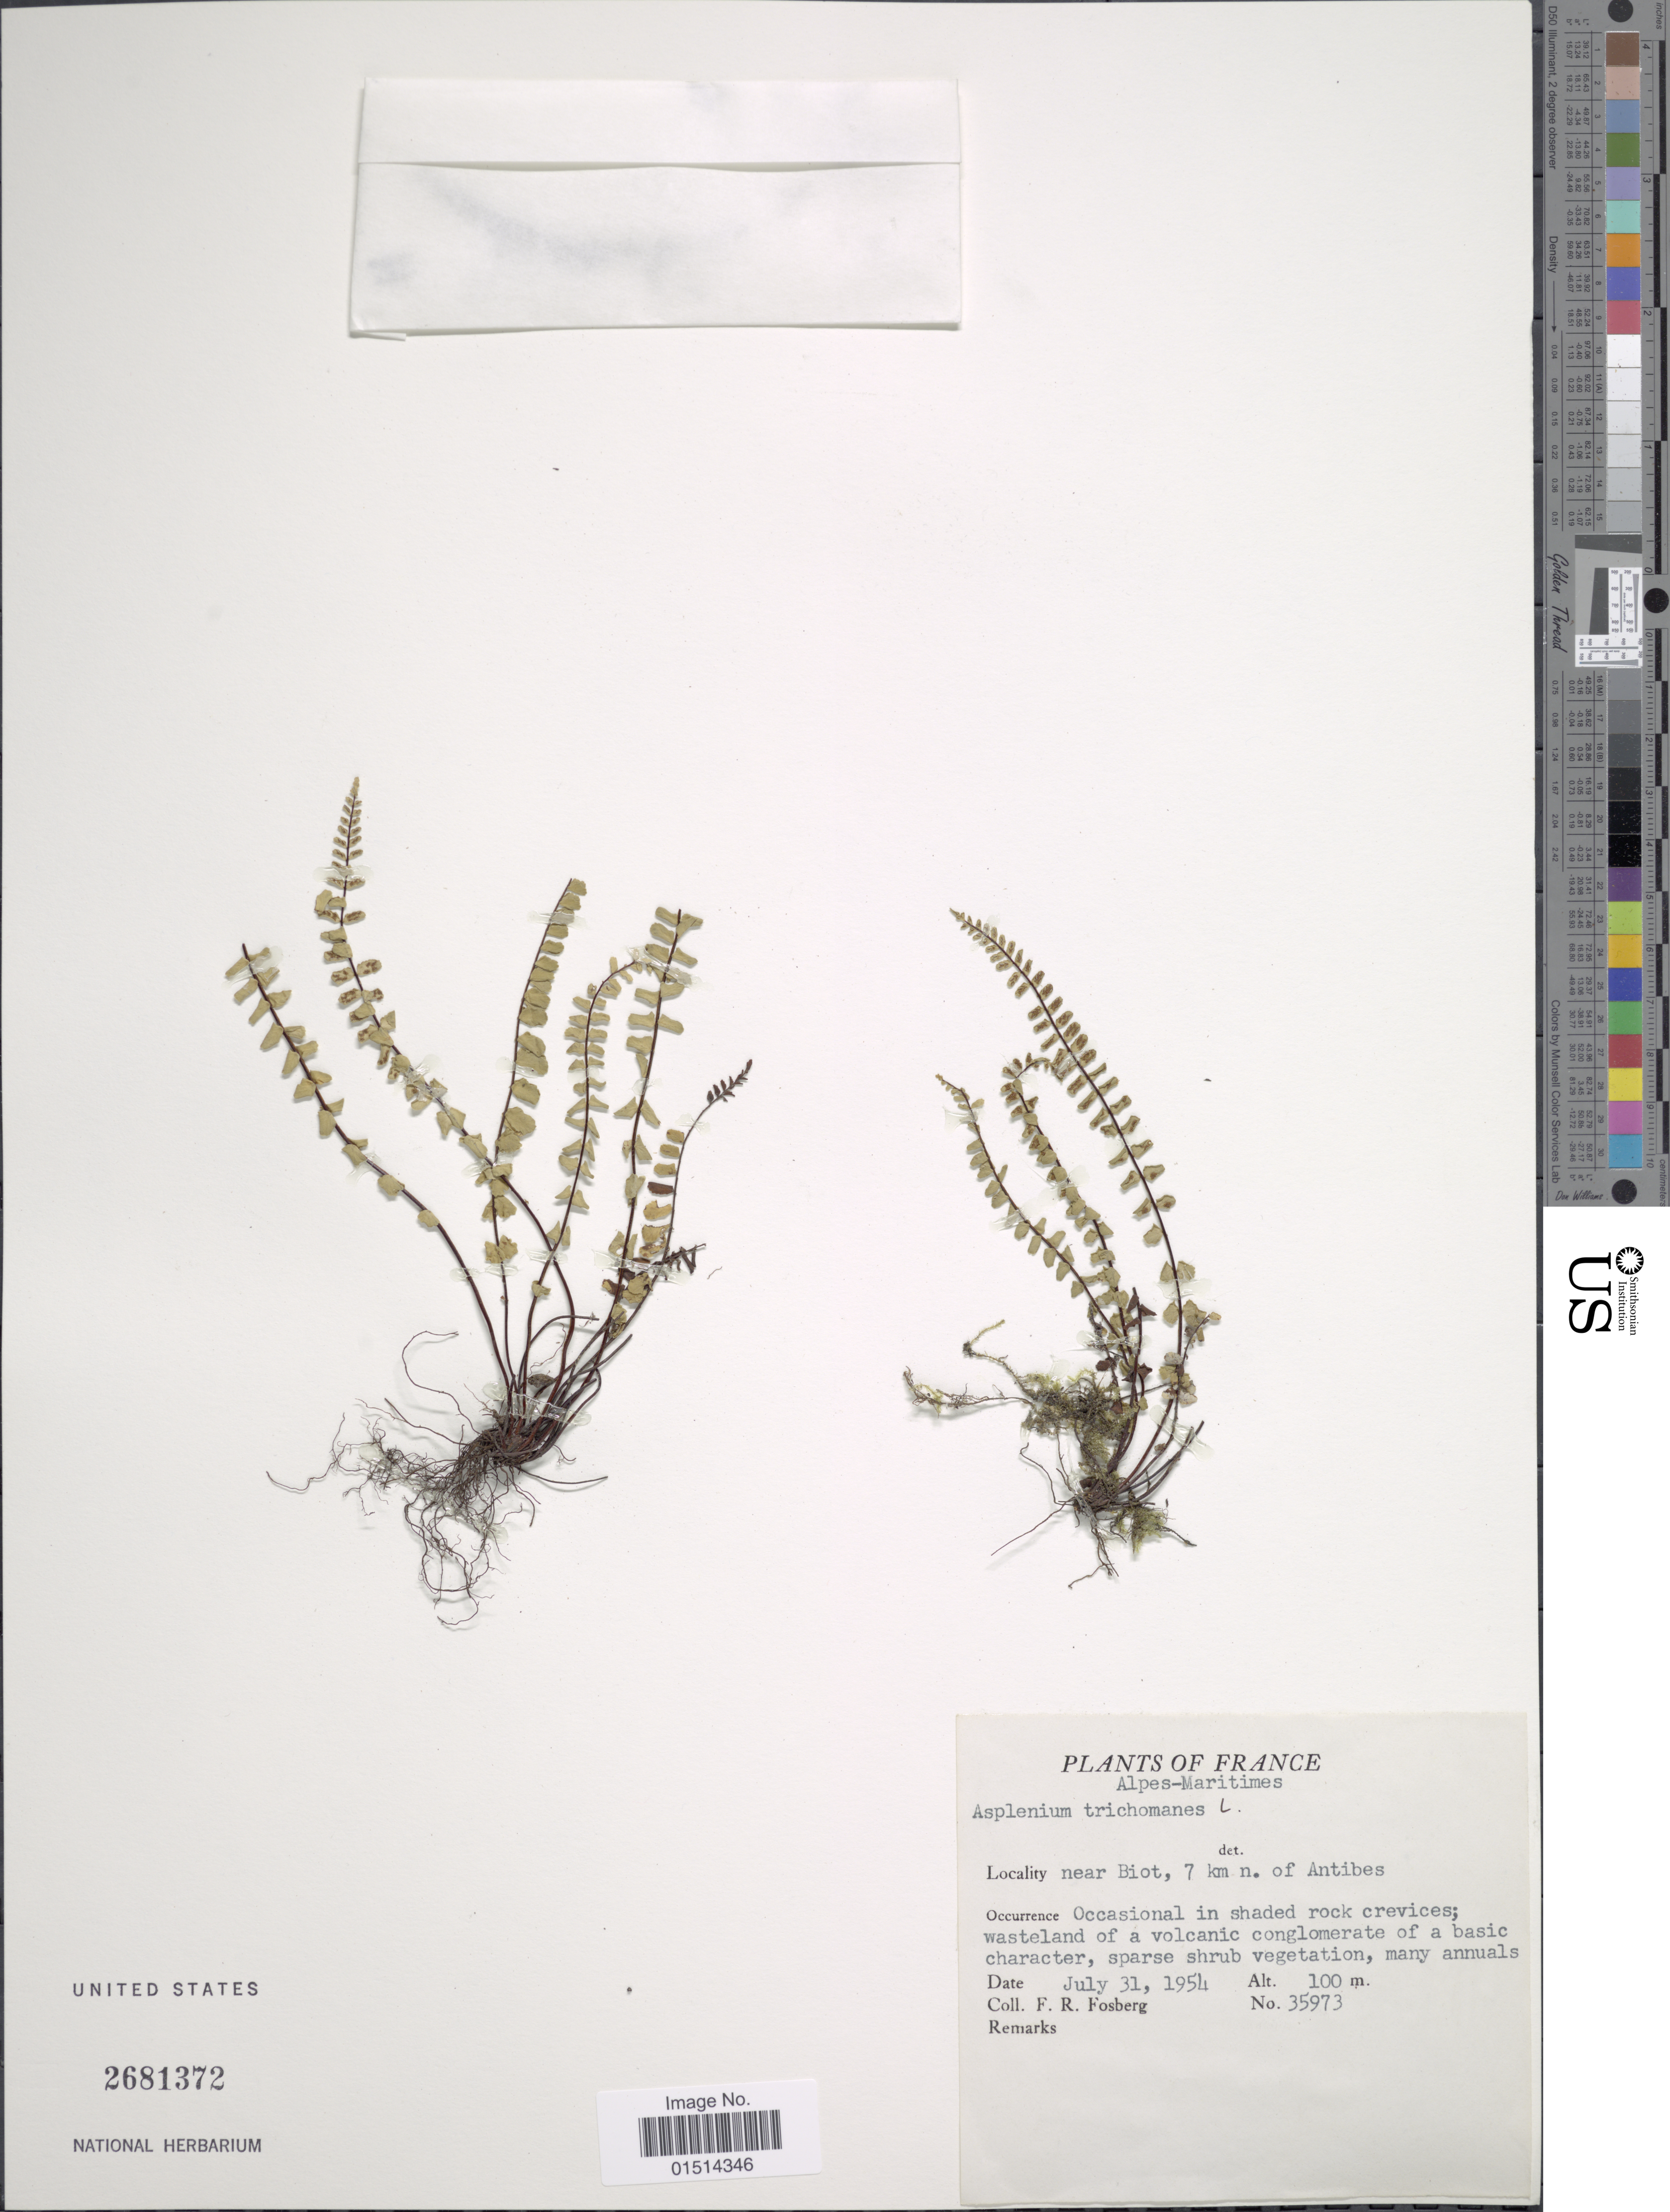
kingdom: Plantae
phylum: Tracheophyta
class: Polypodiopsida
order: Polypodiales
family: Aspleniaceae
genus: Asplenium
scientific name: Asplenium trichomanes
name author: L.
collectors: F. R. Fosberg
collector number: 35973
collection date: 1954-07-31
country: France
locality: France, Alpes-Maritimes, near Biot, 7 km n. of Antibes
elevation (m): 100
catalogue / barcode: US 2681372